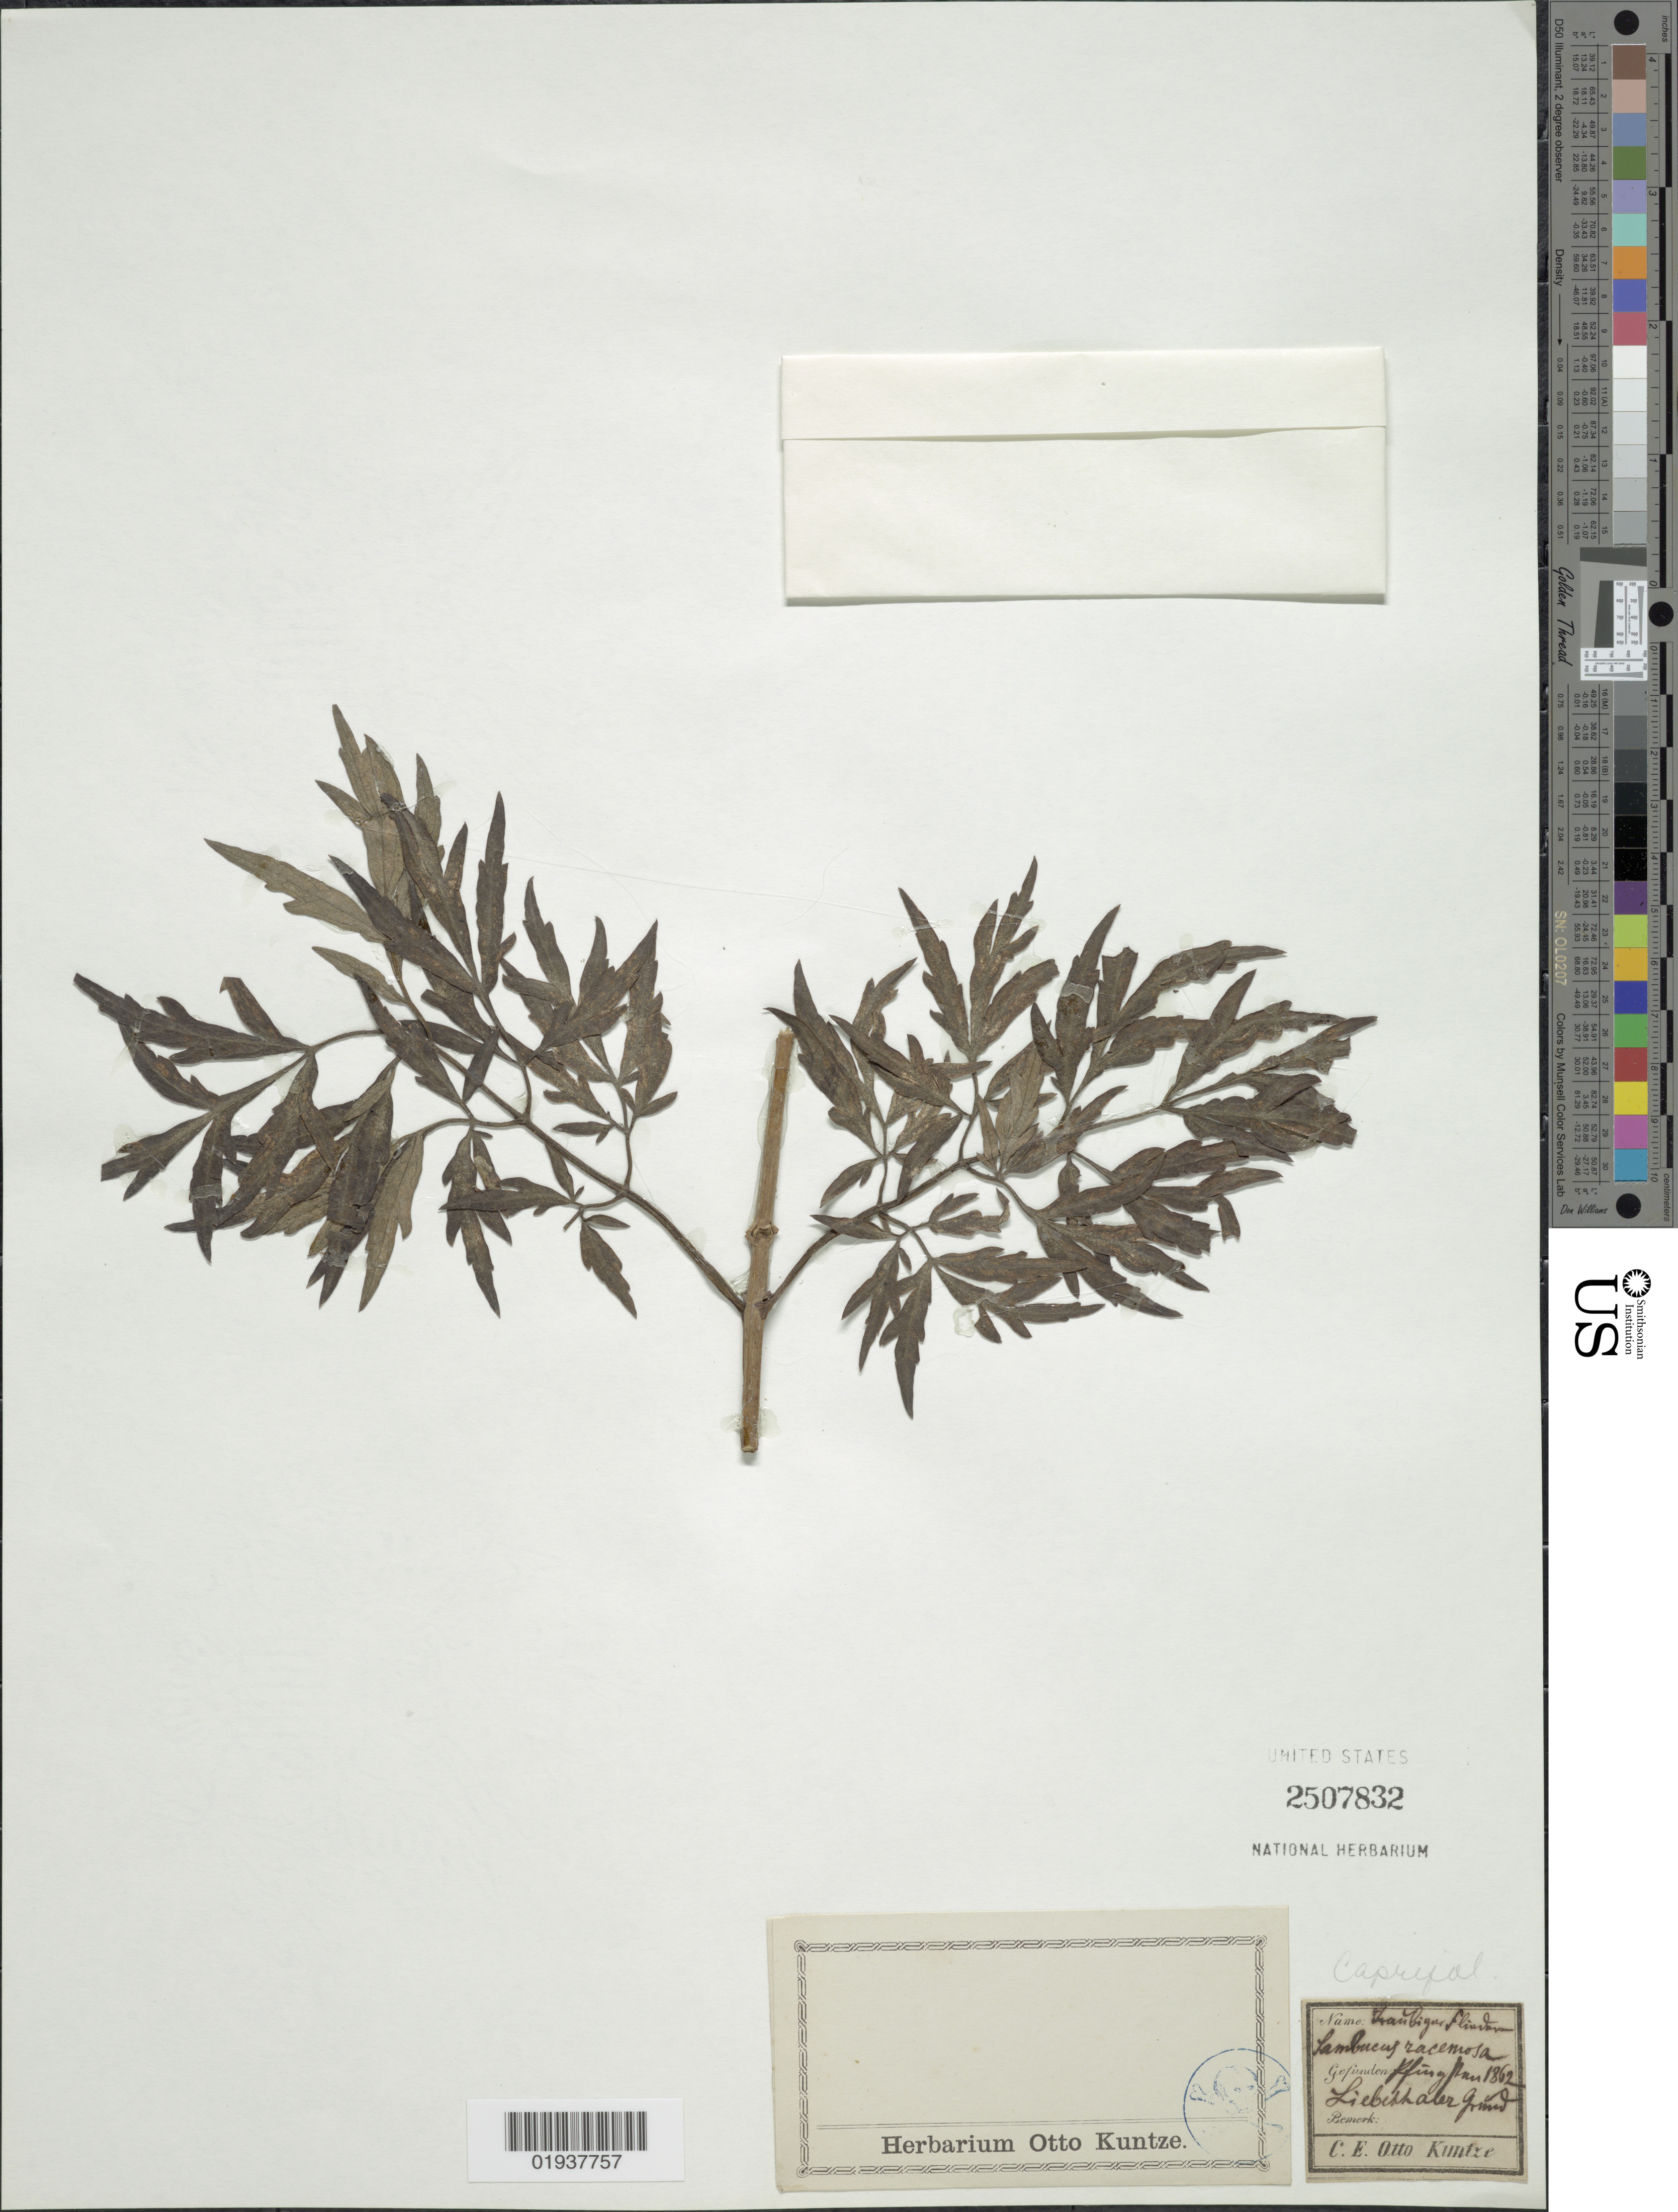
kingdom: Plantae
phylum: Tracheophyta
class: Magnoliopsida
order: Dipsacales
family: Viburnaceae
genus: Sambucus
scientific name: Sambucus racemosa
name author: L.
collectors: C.E.O. Kuntze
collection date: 1862-01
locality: Kfing [interpreted]. Liebethaar grund [unsure placement]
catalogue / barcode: US 2507832